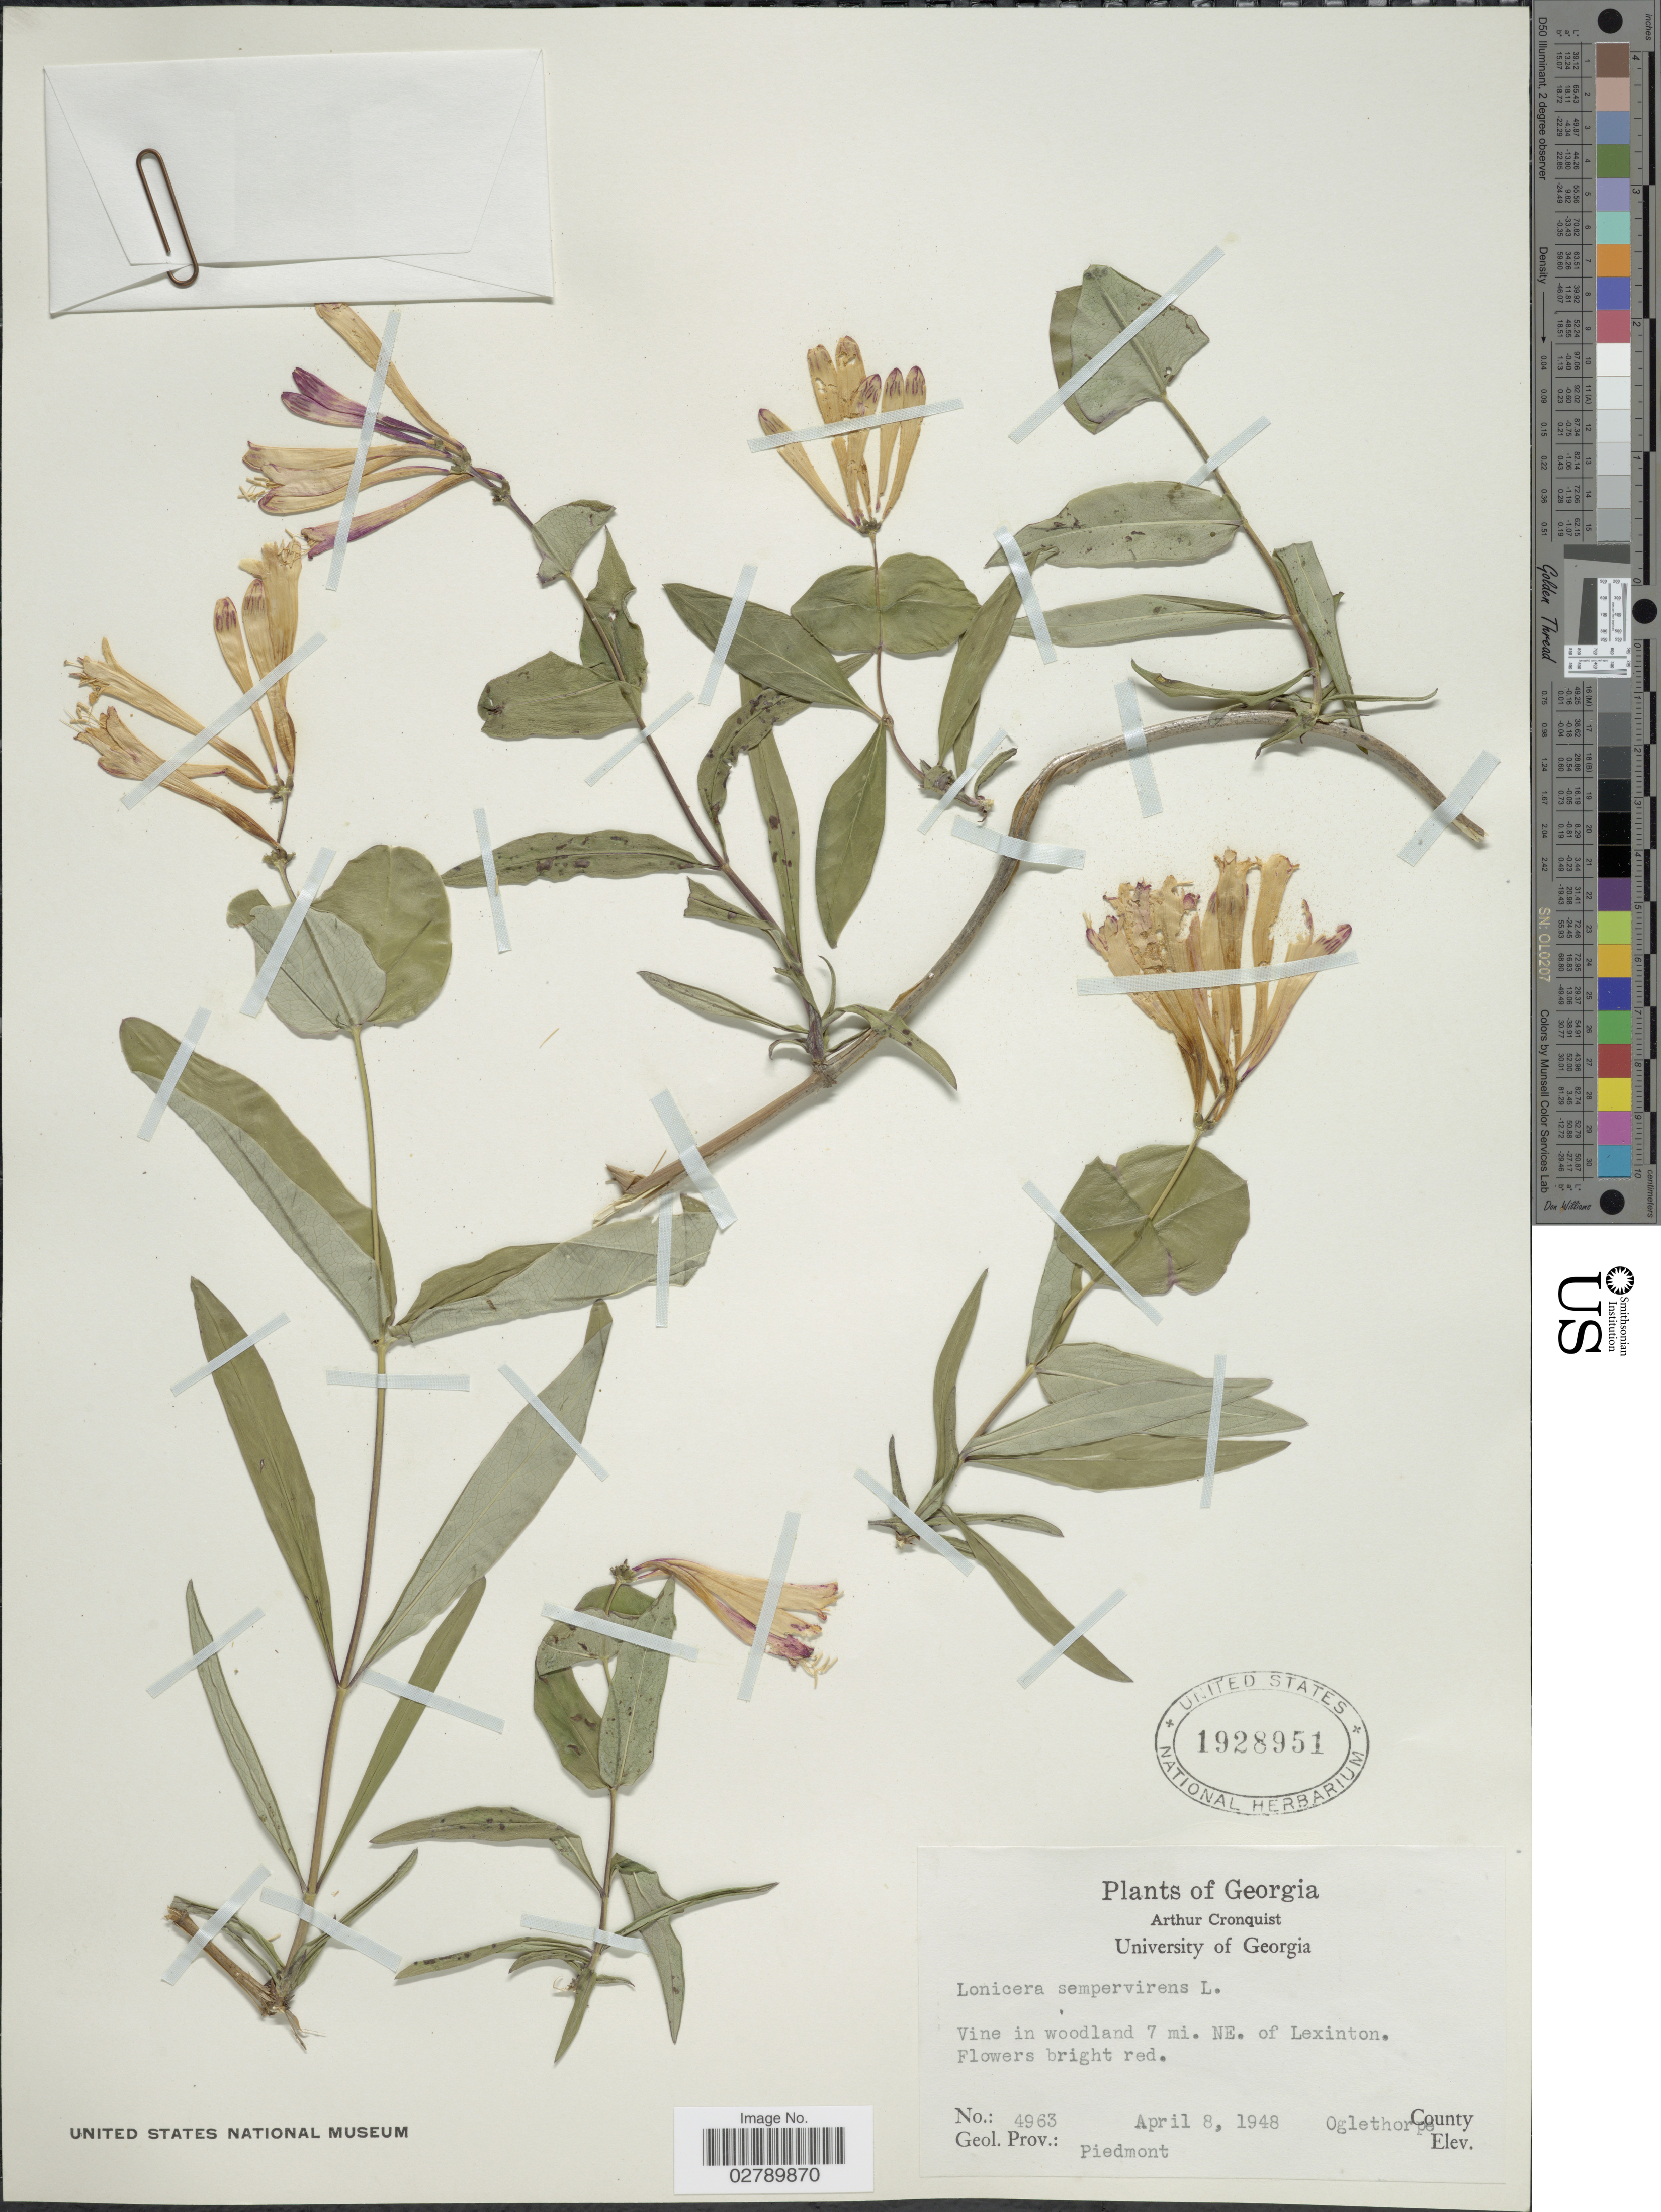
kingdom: Plantae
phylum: Tracheophyta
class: Magnoliopsida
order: Dipsacales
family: Caprifoliaceae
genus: Lonicera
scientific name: Lonicera sempervirens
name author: L.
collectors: A. J. Cronquist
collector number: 4963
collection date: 1948-04-08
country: United States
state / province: Georgia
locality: Vine in woodland 7 mi. NE. of Lexinton. Oglethorpe County.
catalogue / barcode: US 1928951